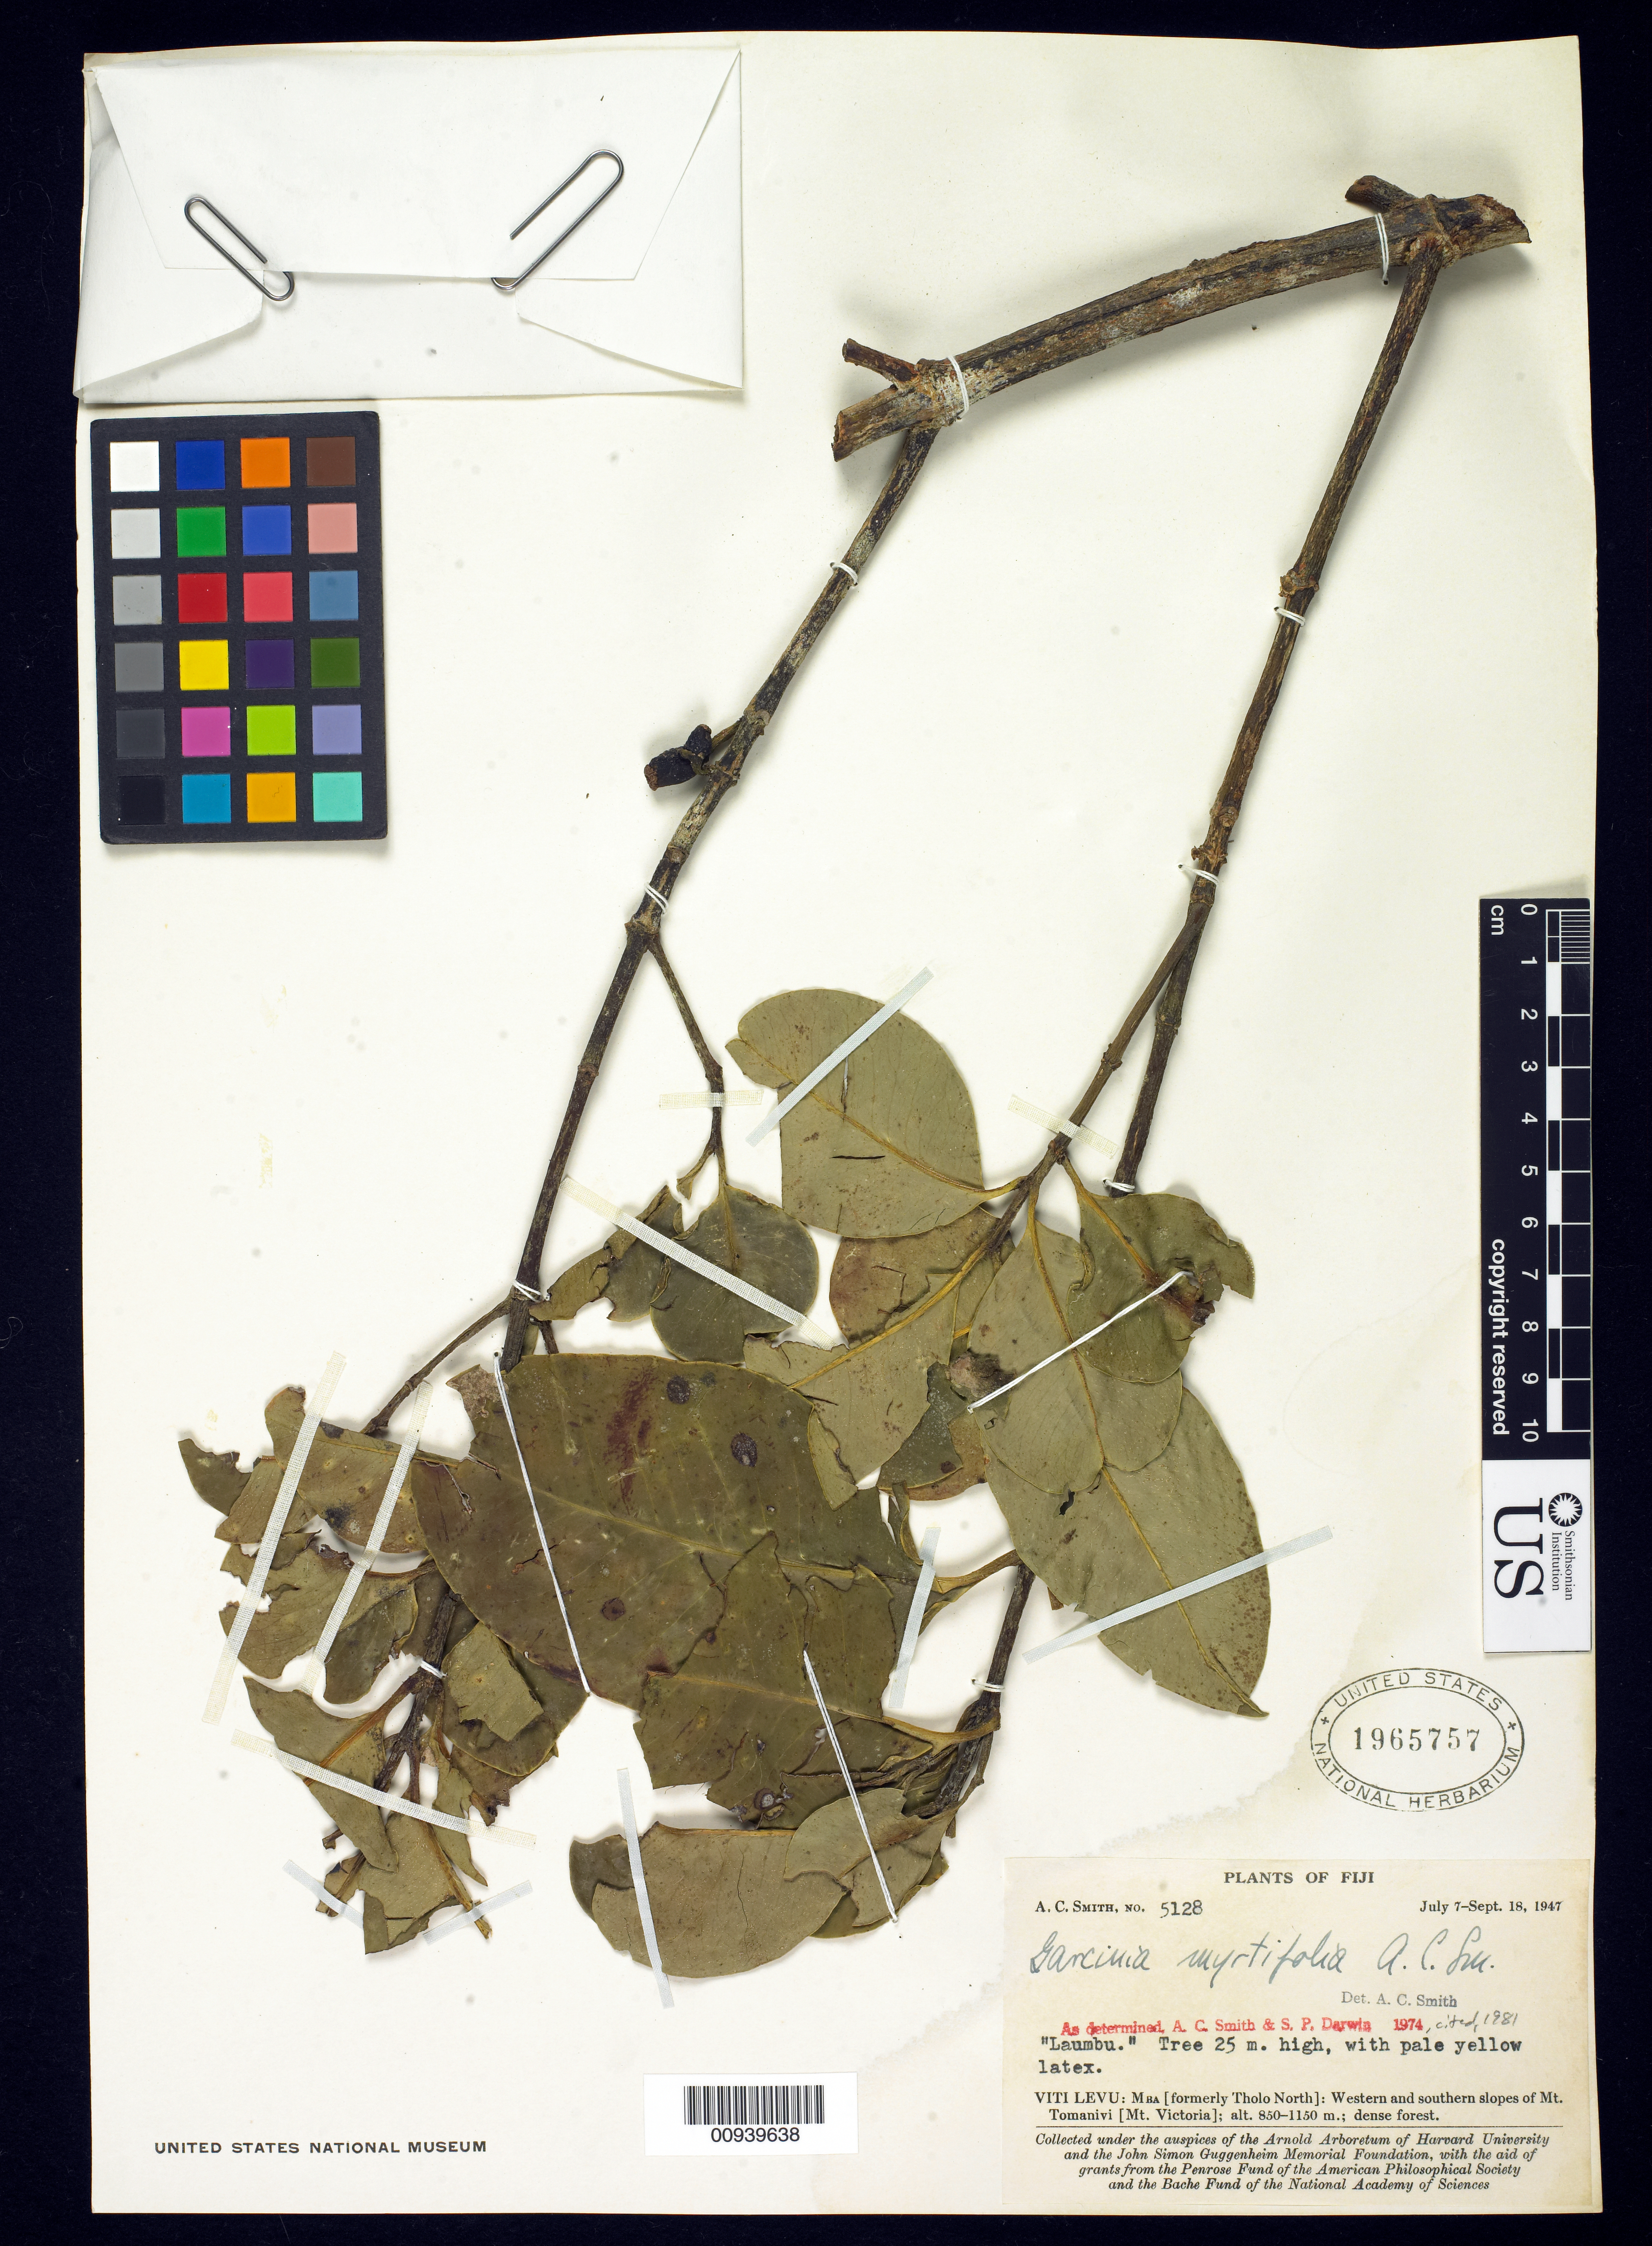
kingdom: Plantae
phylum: Tracheophyta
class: Magnoliopsida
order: Malpighiales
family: Clusiaceae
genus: Garcinia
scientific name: Garcinia myrtifolia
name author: A.C. Sm.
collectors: C. A. Smith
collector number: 5128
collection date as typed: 07 Jul 1947 to 18 Sep 1948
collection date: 1947-07-07/1948-09-18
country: Fiji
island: Viti Levu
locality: Mba; Western and southern slopes of Mt. Tomanivi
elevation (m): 850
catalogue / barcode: US 1965757